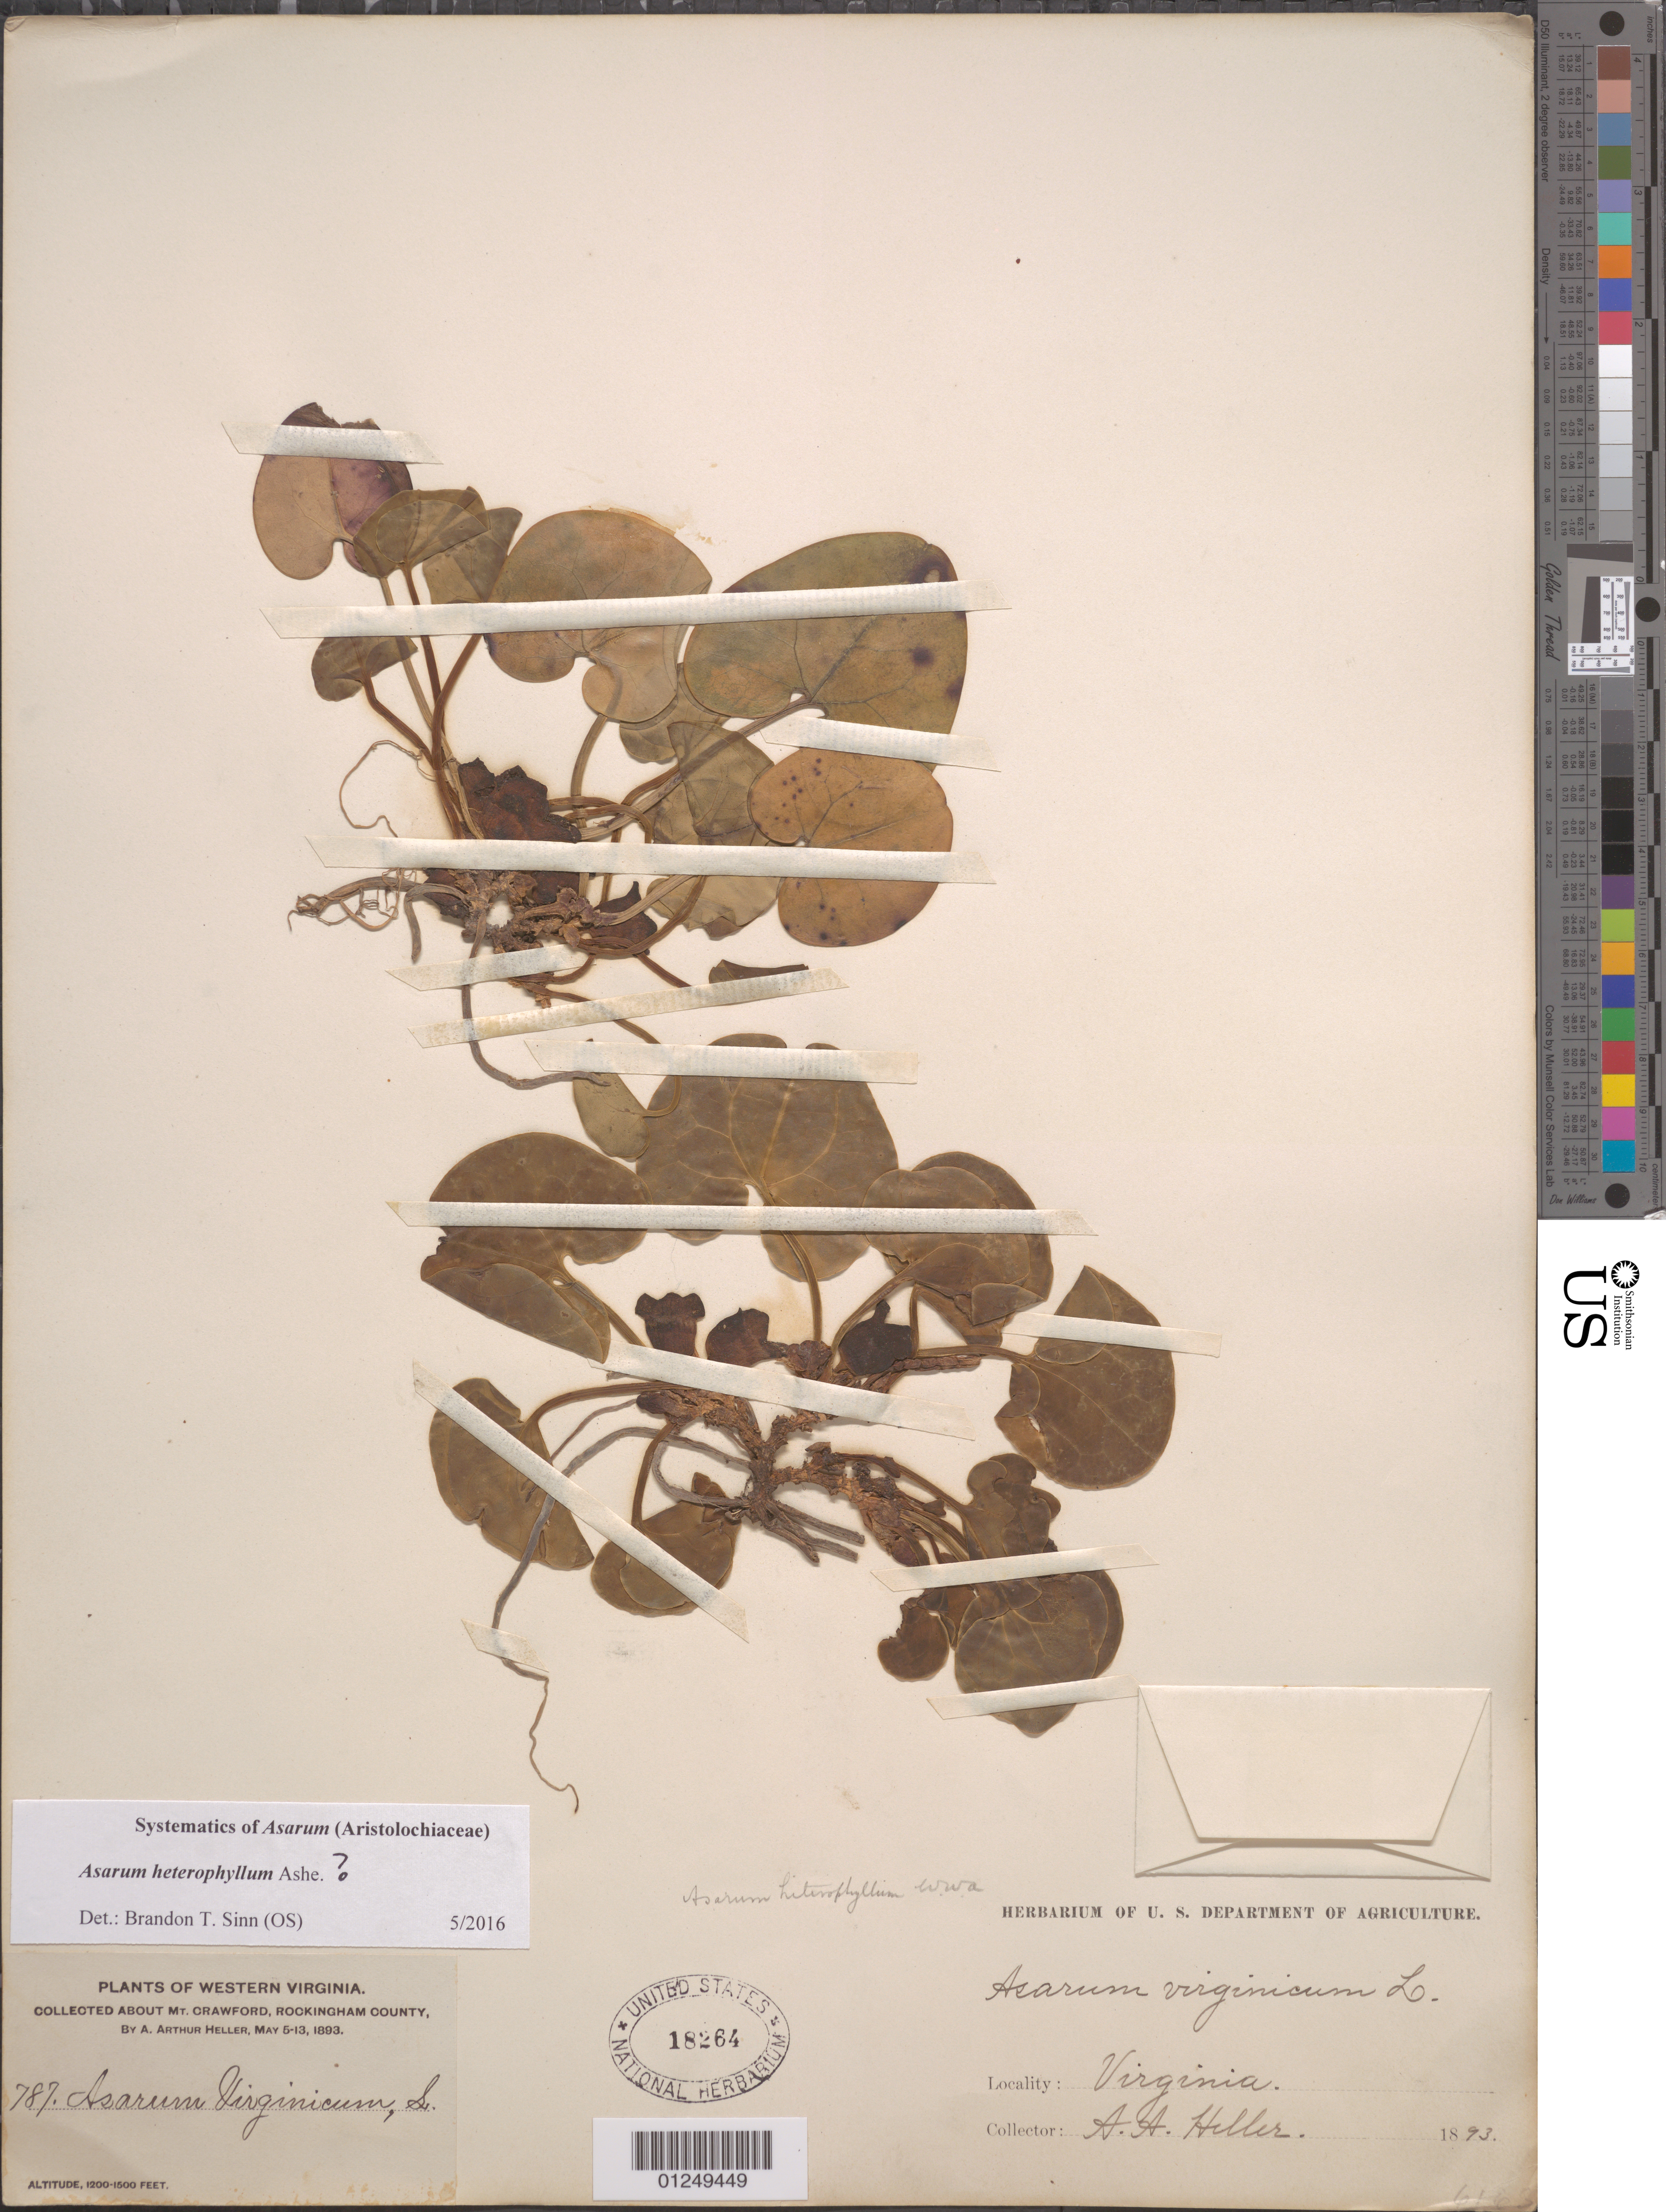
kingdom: Plantae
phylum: Tracheophyta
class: Magnoliopsida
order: Piperales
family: Aristolochiaceae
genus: Hexastylis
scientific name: Hexastylis heterophylla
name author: (Ashe) Small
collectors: A. A. Heller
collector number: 787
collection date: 1893-05-05/1893-05-13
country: United States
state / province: Virginia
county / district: Rockingham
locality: About Mt. Crawford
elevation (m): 366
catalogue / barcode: US 18264